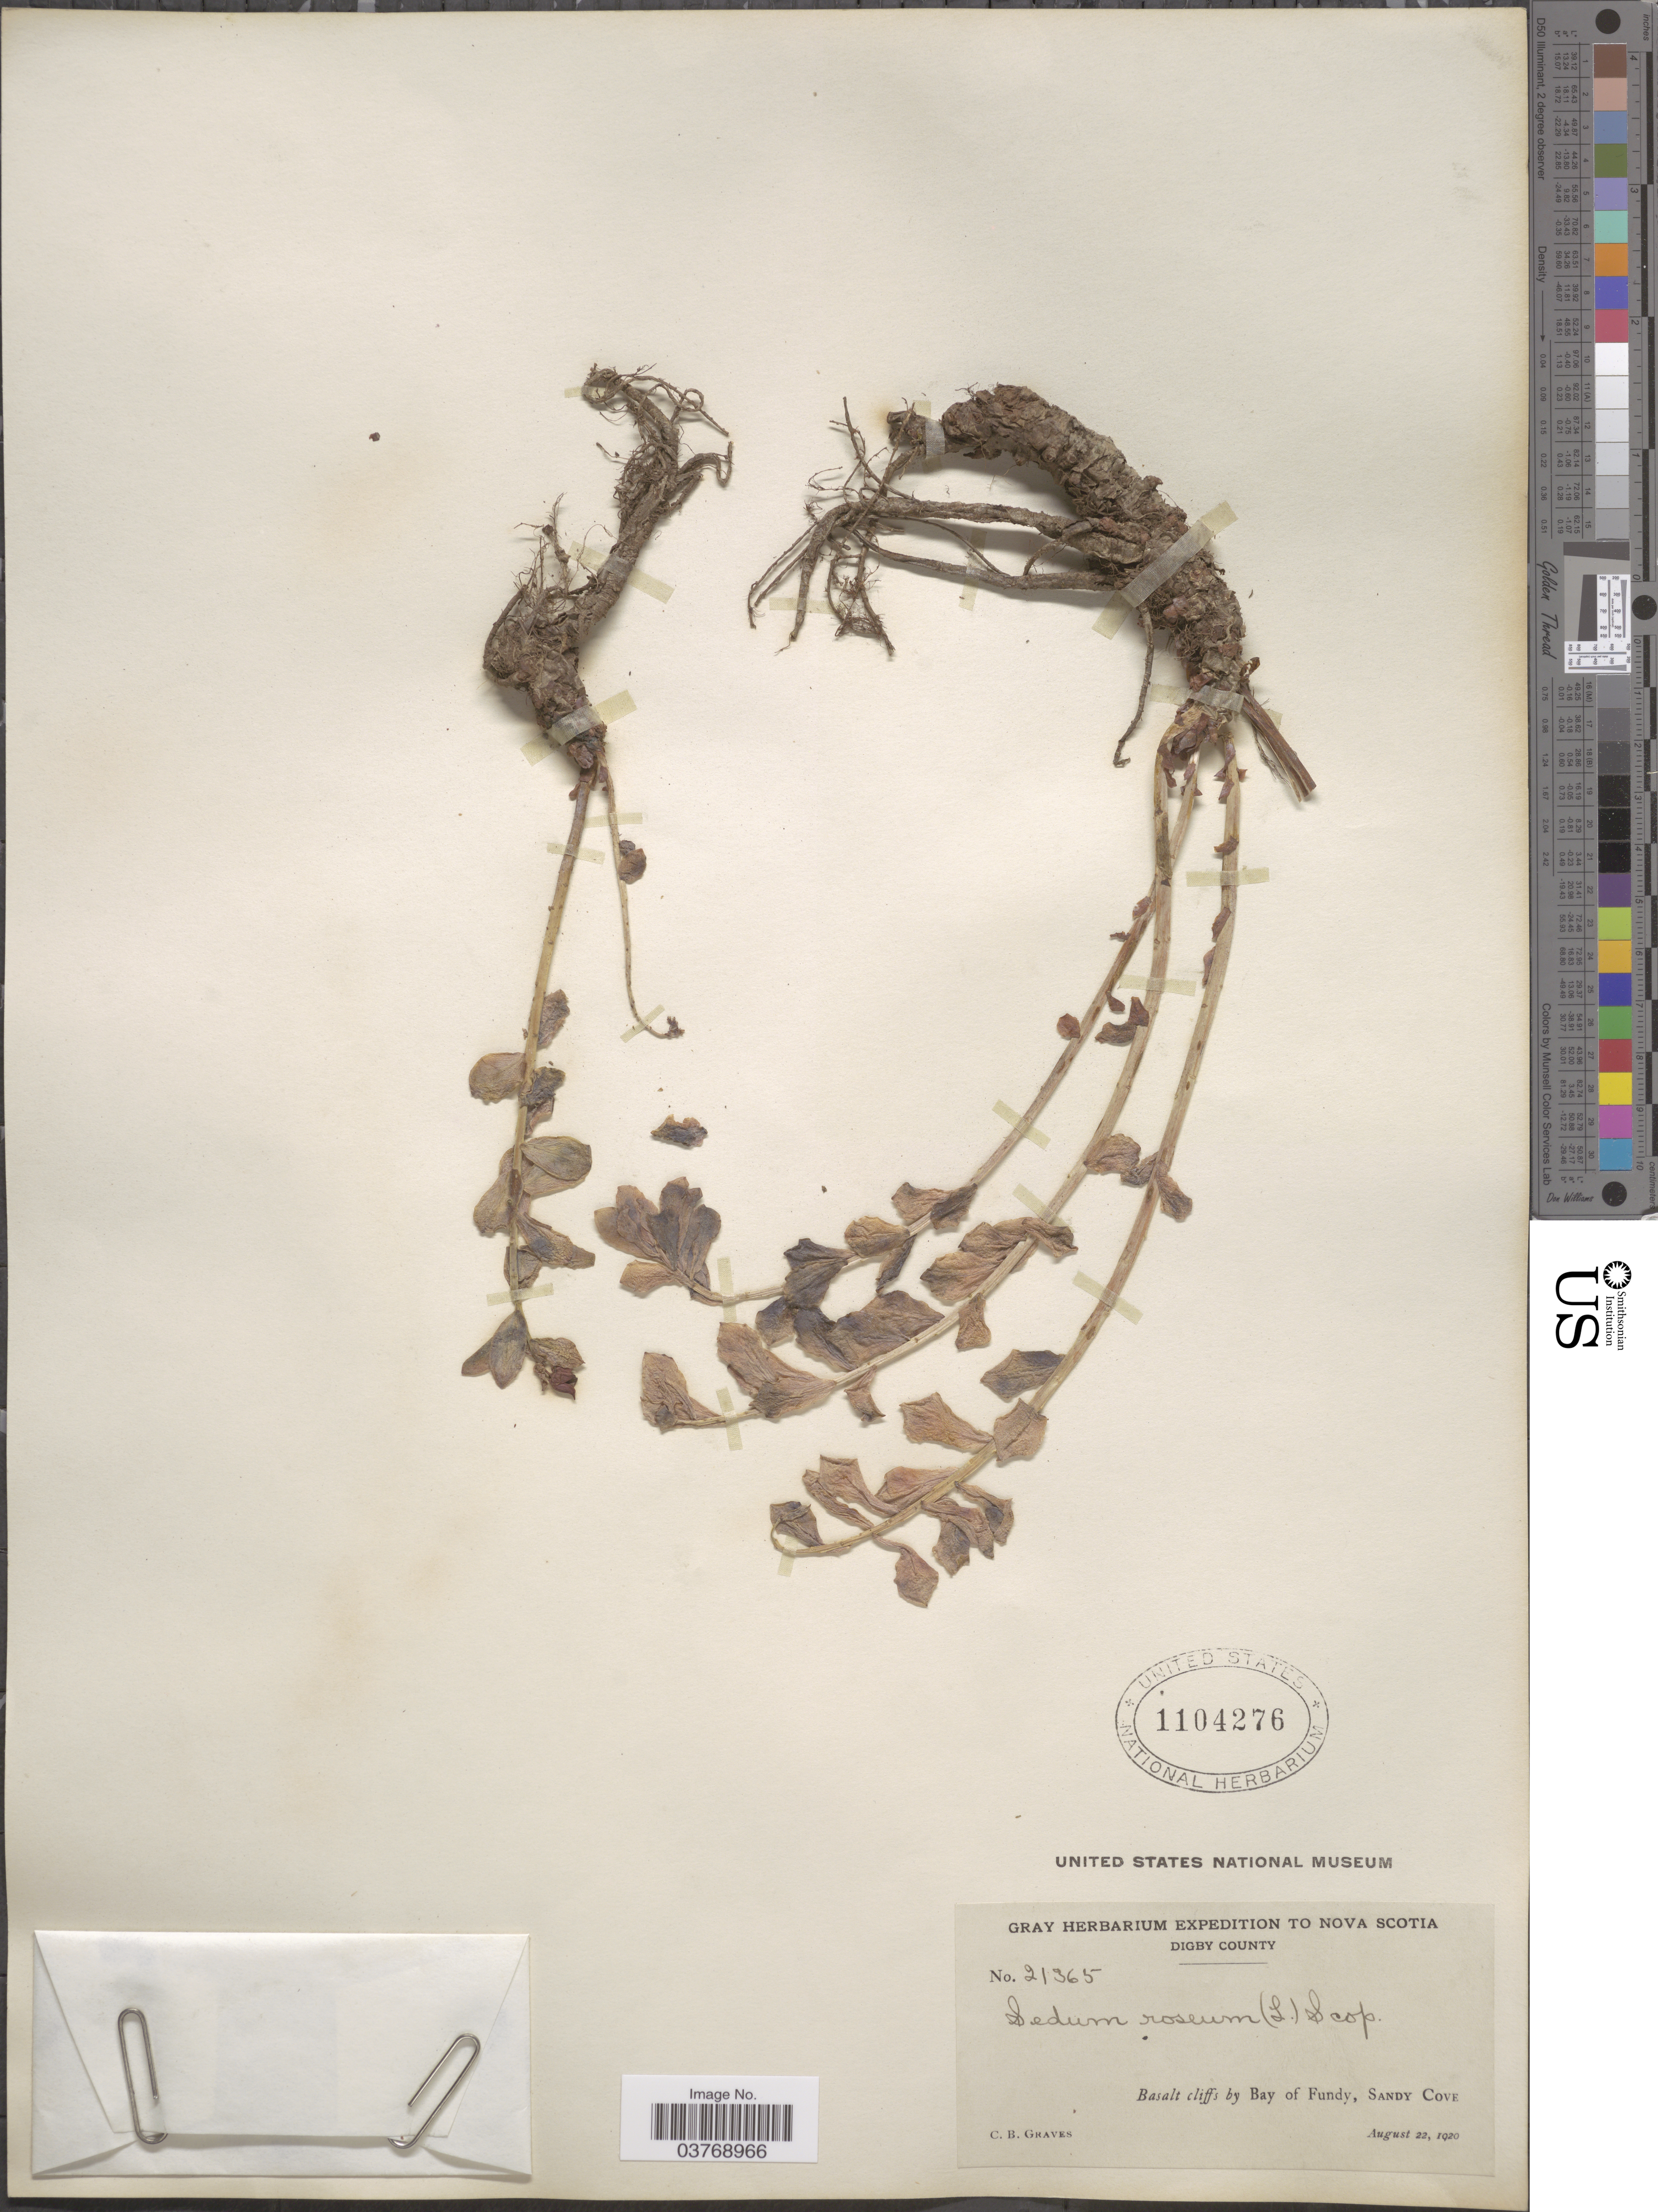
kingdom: Plantae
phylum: Tracheophyta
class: Magnoliopsida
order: Saxifragales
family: Crassulaceae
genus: Rhodiola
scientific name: Rhodiola rosea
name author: L.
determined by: Strong, Mark T., (BOT), Smithsonian Institution - National Museum of Natural History (UNITED STATES)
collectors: C. Graves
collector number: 21365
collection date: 1920-08-22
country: Canada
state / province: Nova Scotia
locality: Nova Scotia. Digby County. Basalt cliffs by Bay of Fundy, Sandy Cove.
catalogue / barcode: US 1104276